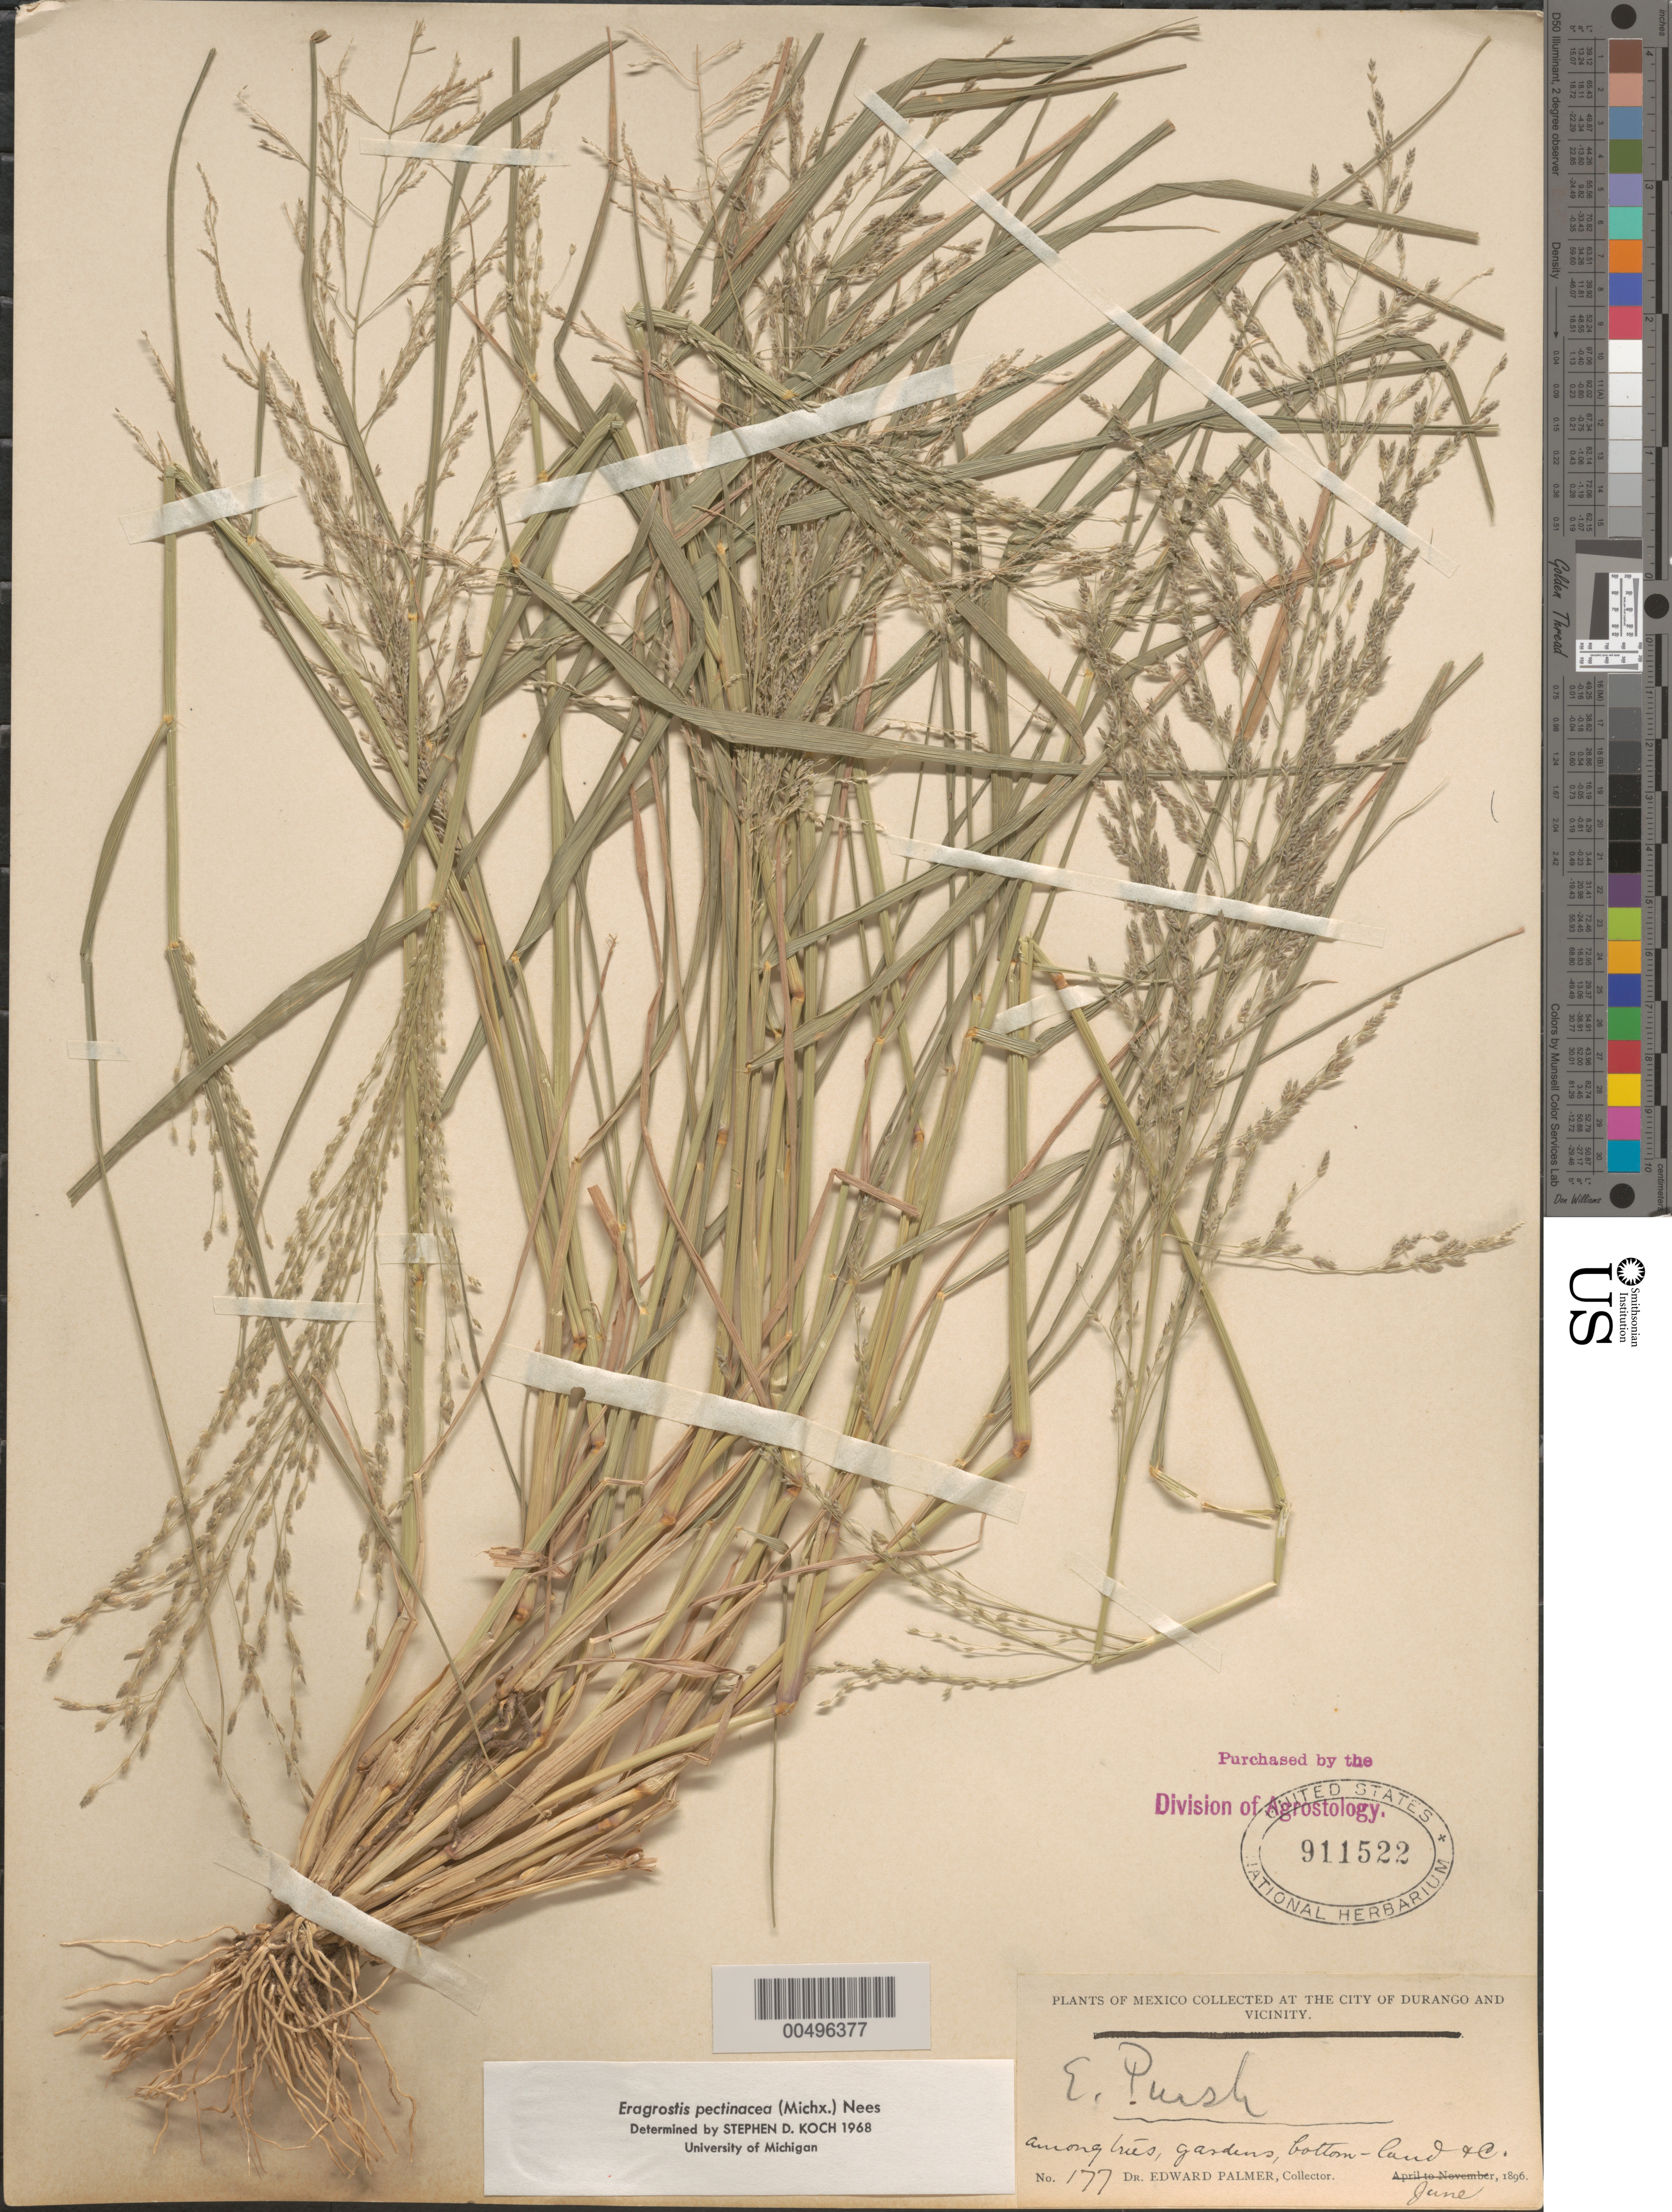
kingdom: Plantae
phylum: Tracheophyta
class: Liliopsida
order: Poales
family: Poaceae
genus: Eragrostis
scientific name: Eragrostis pectinacea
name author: (Michx.) Nees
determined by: Koch, S. D.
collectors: E. Palmer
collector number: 177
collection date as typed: Jun 1896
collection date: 1896-06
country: Mexico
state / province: Durango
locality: City of Durango and vicinity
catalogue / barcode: US 911522